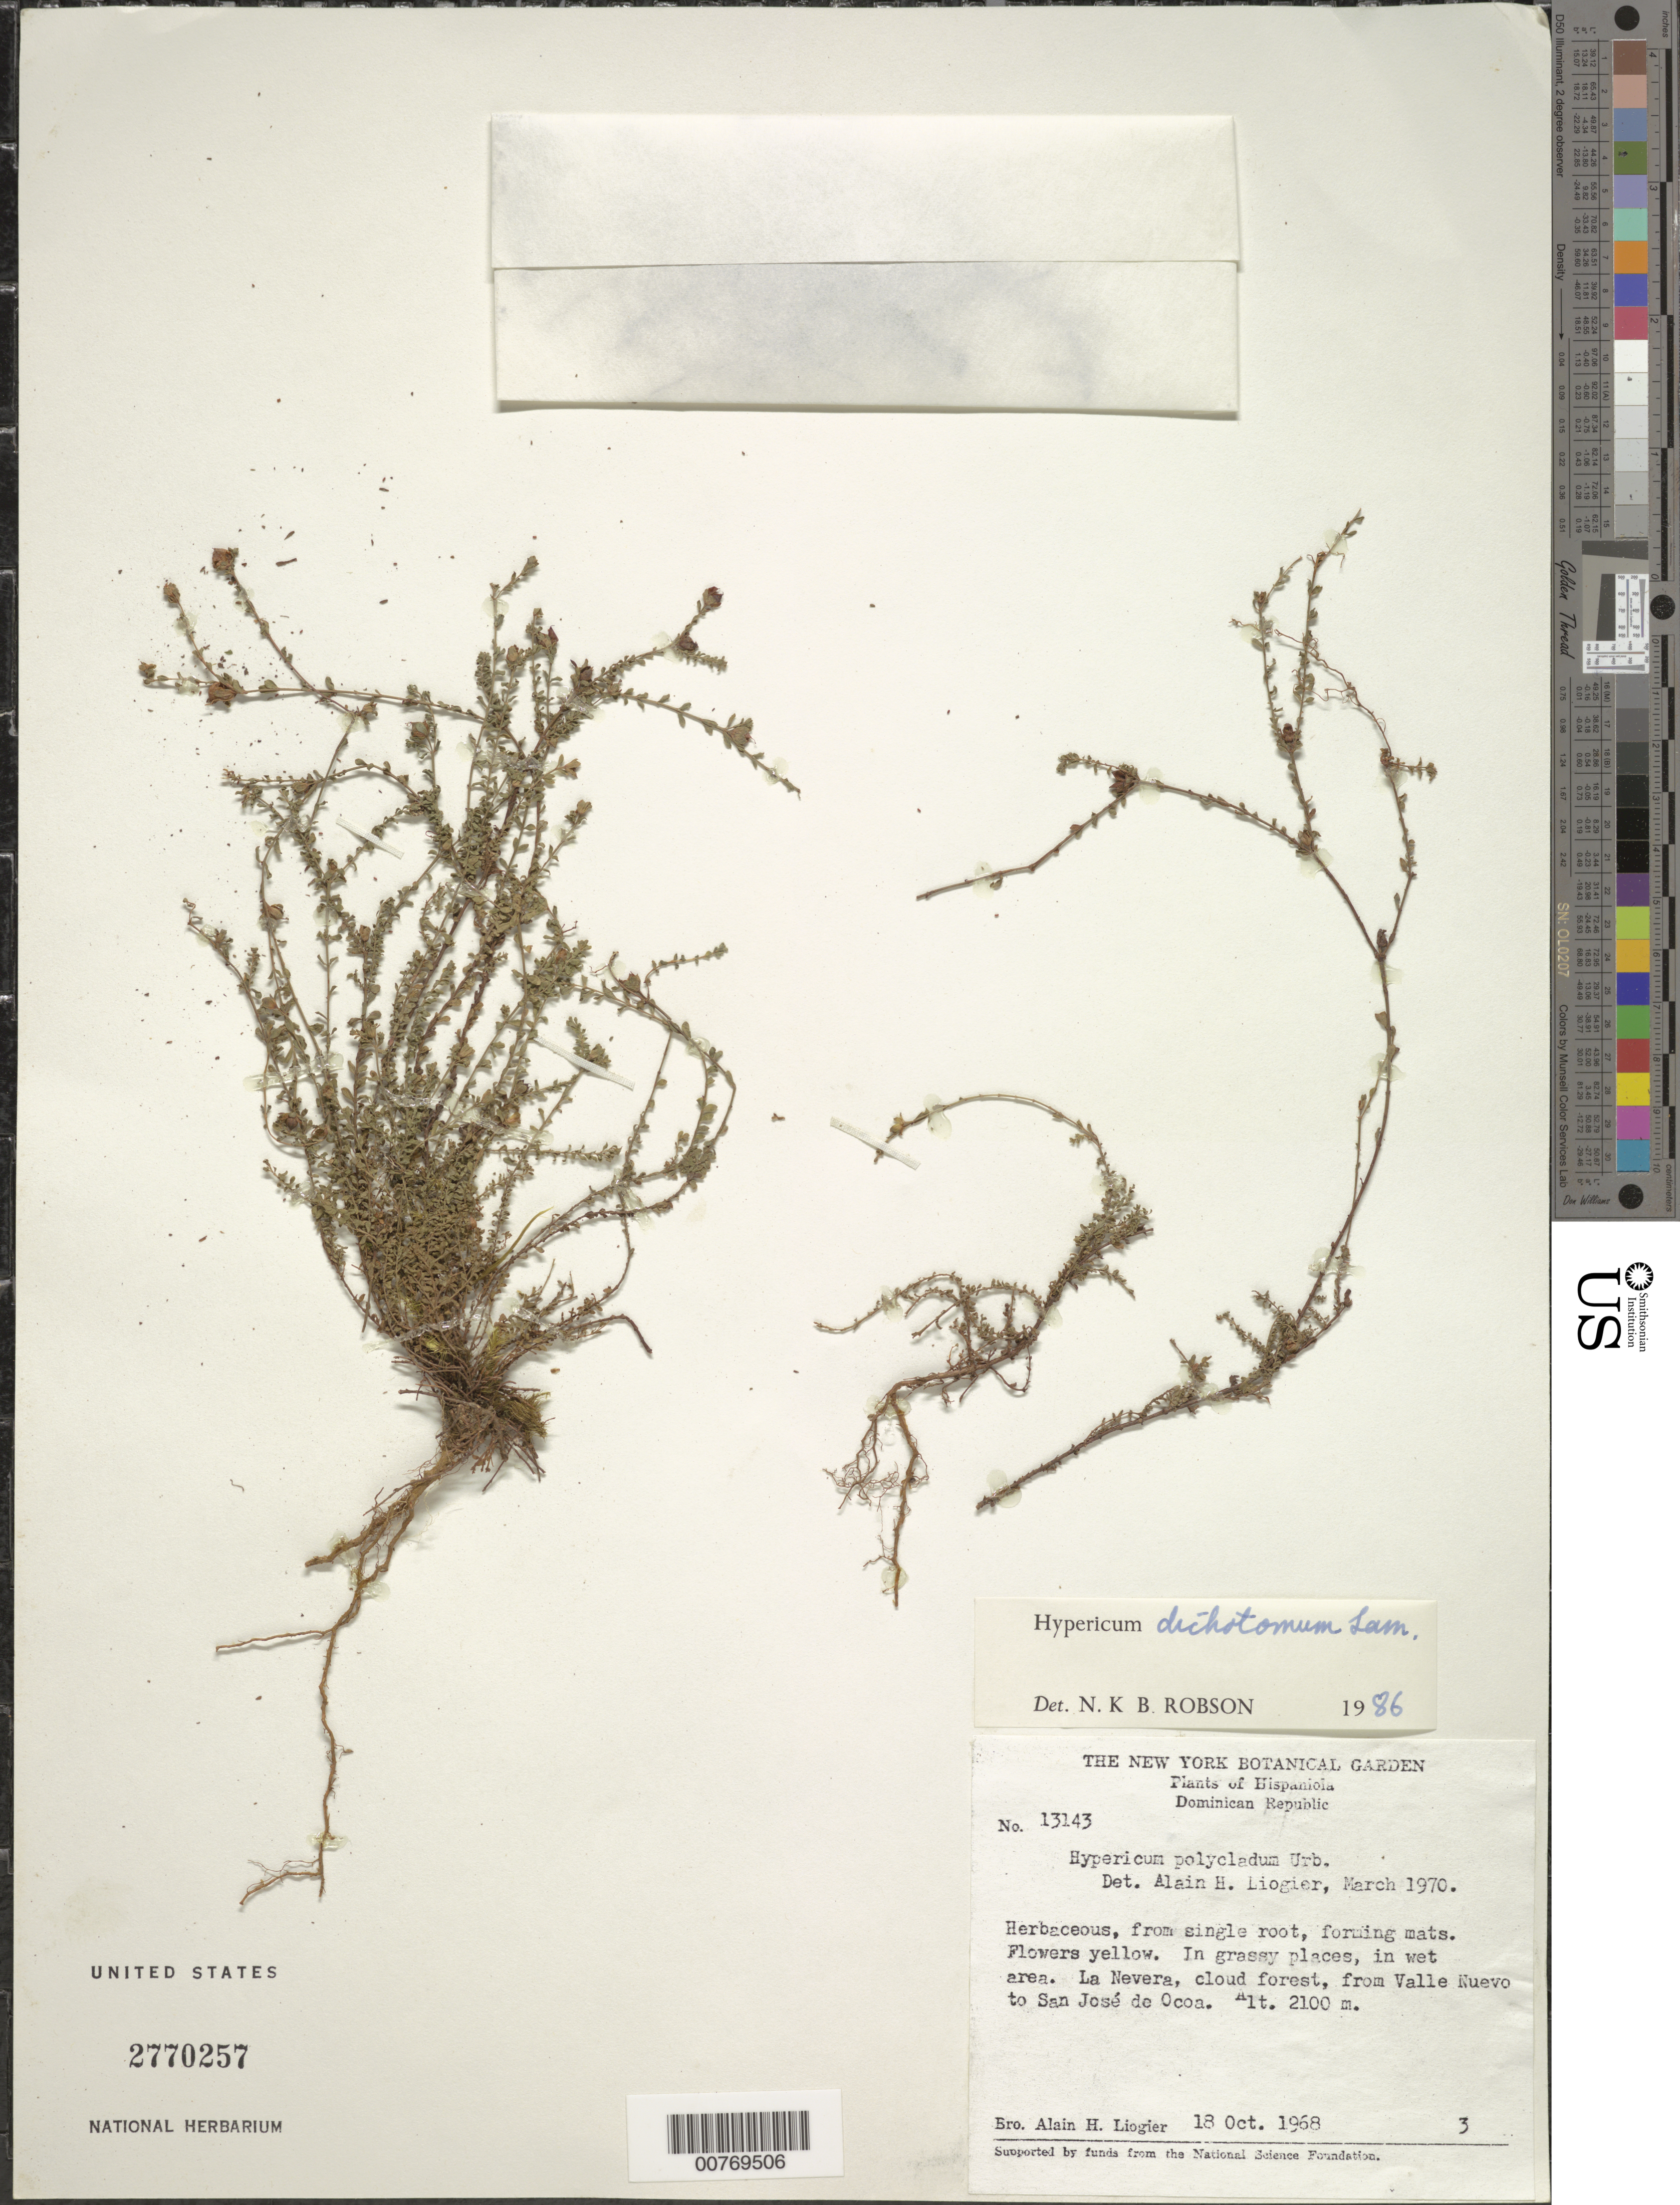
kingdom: Plantae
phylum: Tracheophyta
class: Magnoliopsida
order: Malpighiales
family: Hypericaceae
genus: Hypericum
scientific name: Hypericum dichotomum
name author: Lam.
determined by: Robson, Norman K. B.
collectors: A. H. Liogier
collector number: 13143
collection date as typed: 18 Oct 1968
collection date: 1968-10-18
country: Dominican Republic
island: Hispaniola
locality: La Nevera, cloud forest, from Valle Nuevo to San José de Ocoa.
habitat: Grassy places, in wet area.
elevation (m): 2100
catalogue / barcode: US 2770257